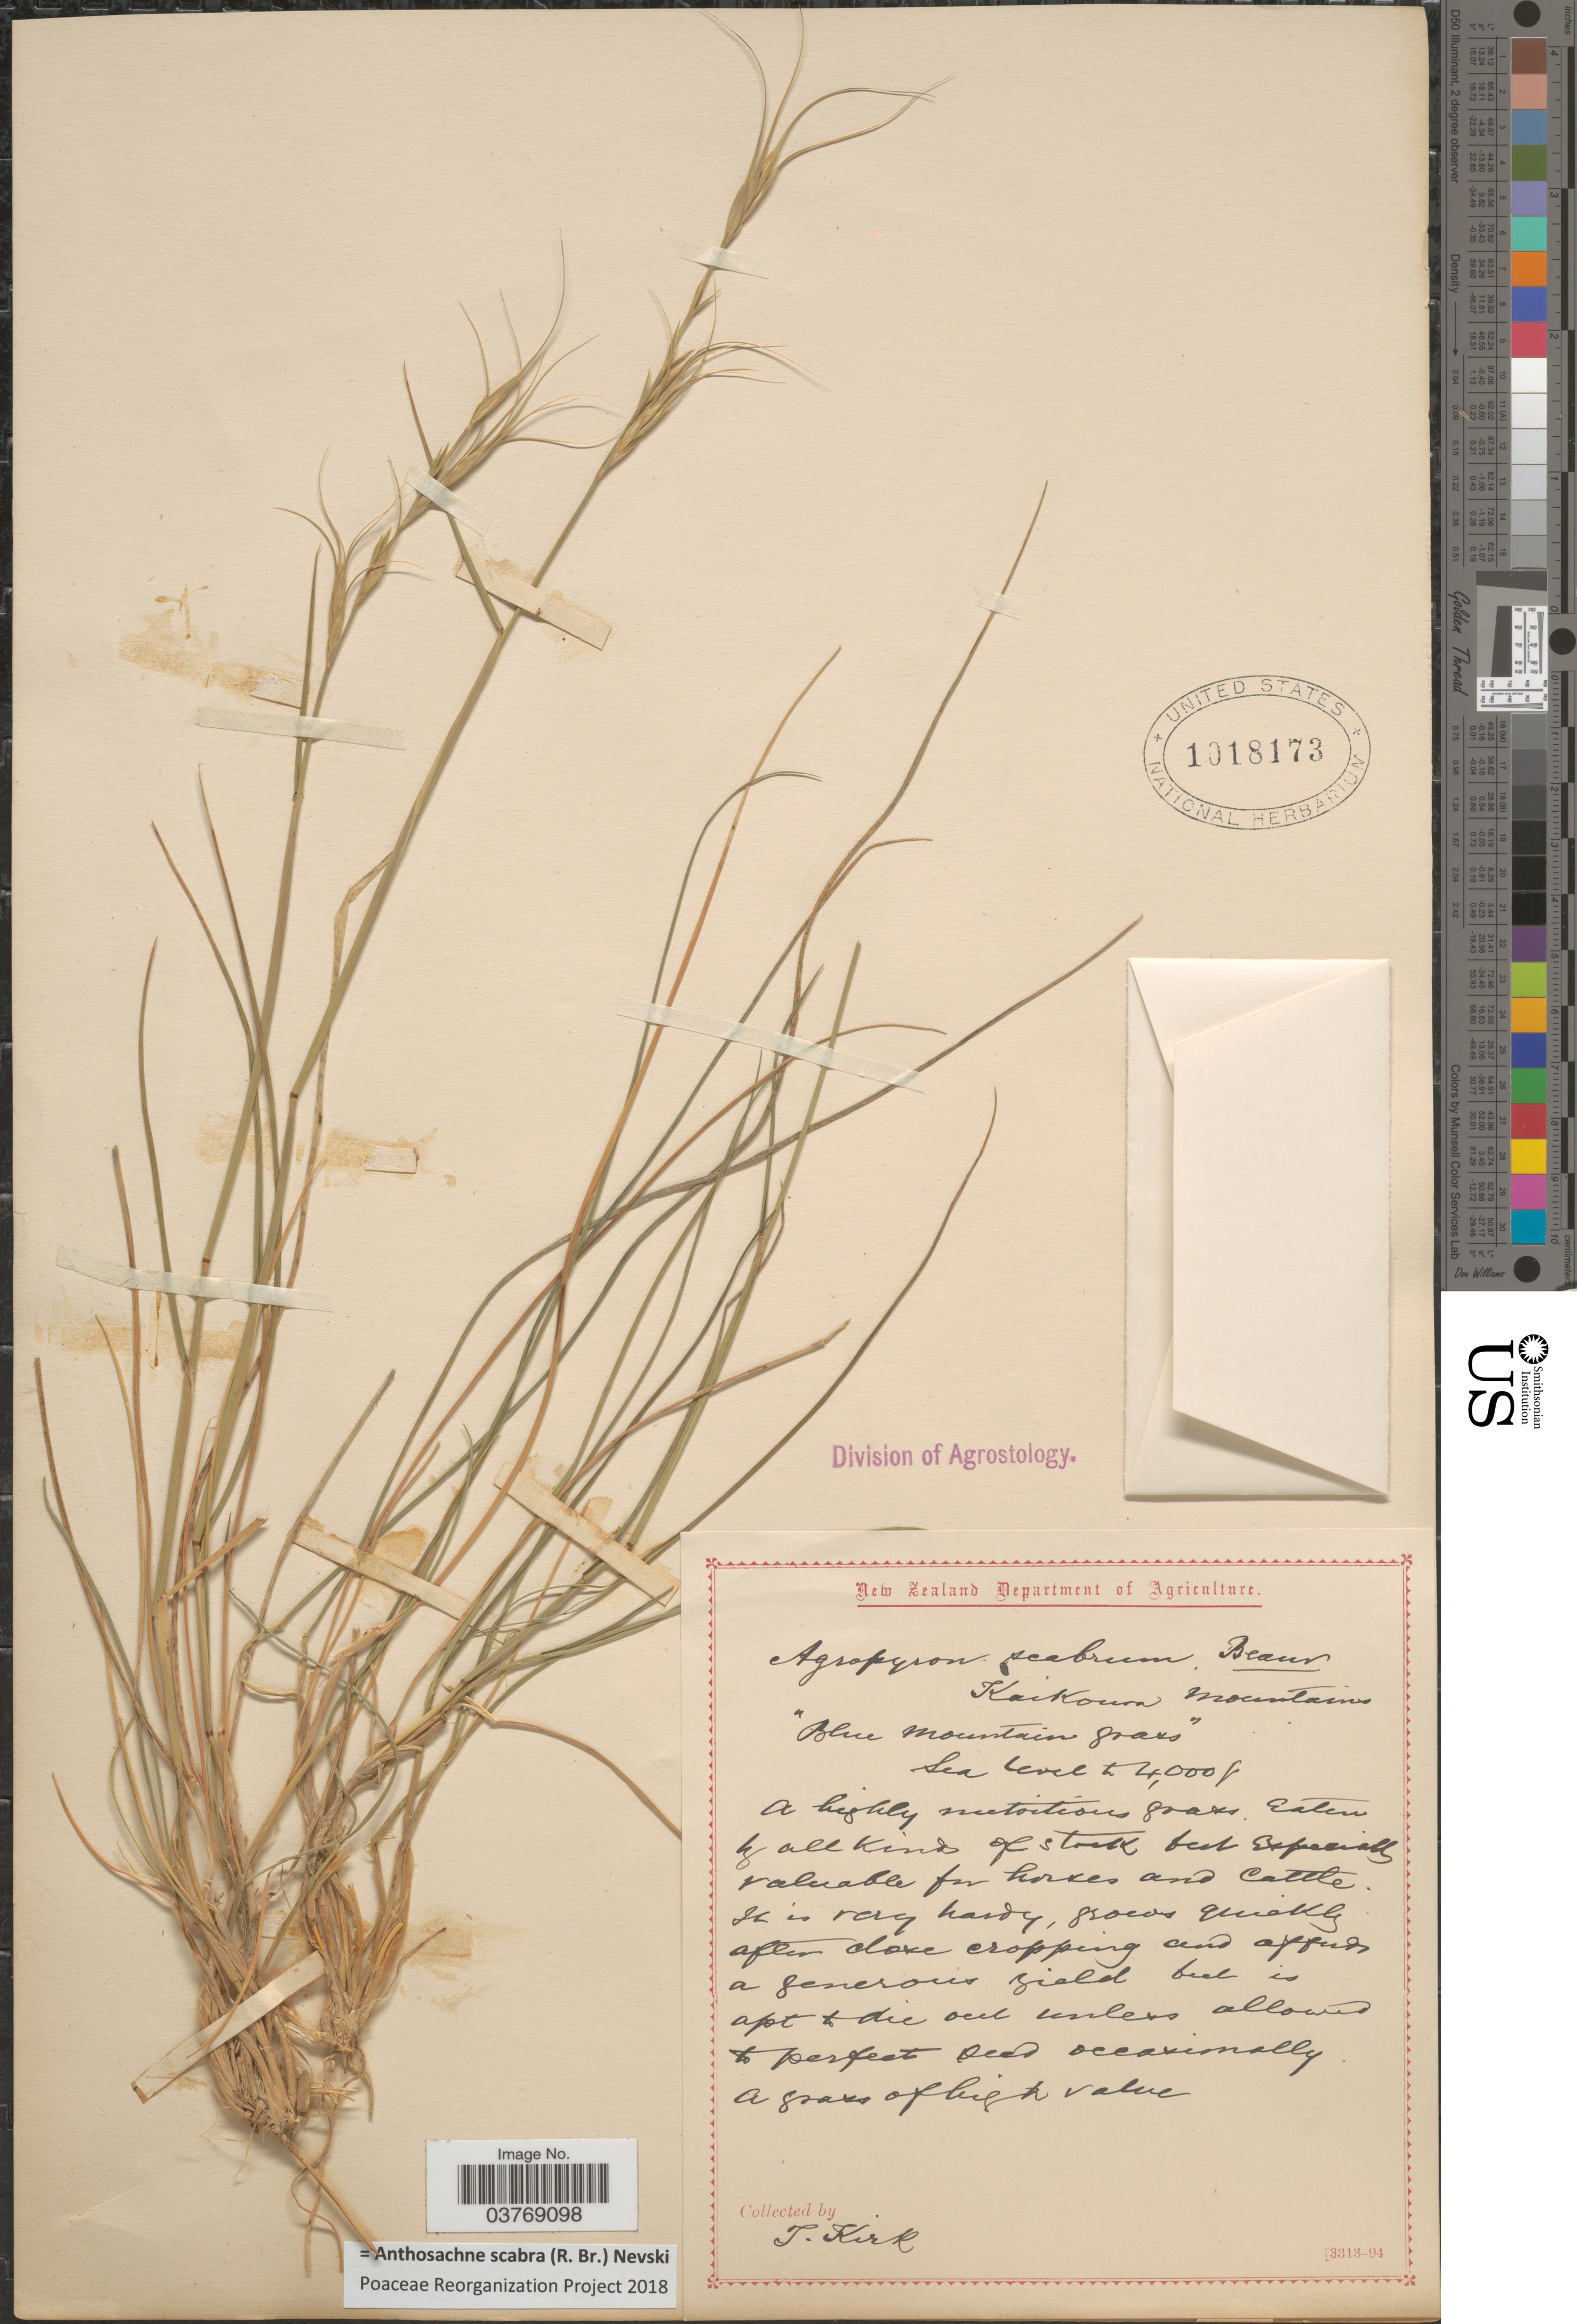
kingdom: Plantae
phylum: Tracheophyta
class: Liliopsida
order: Poales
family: Poaceae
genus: Anthosachne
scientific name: Anthosachne scabra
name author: (R. Br.) Nevski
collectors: T. Kirk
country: New Zealand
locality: Kaikoura Mountain.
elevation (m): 0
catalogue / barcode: US 1018173